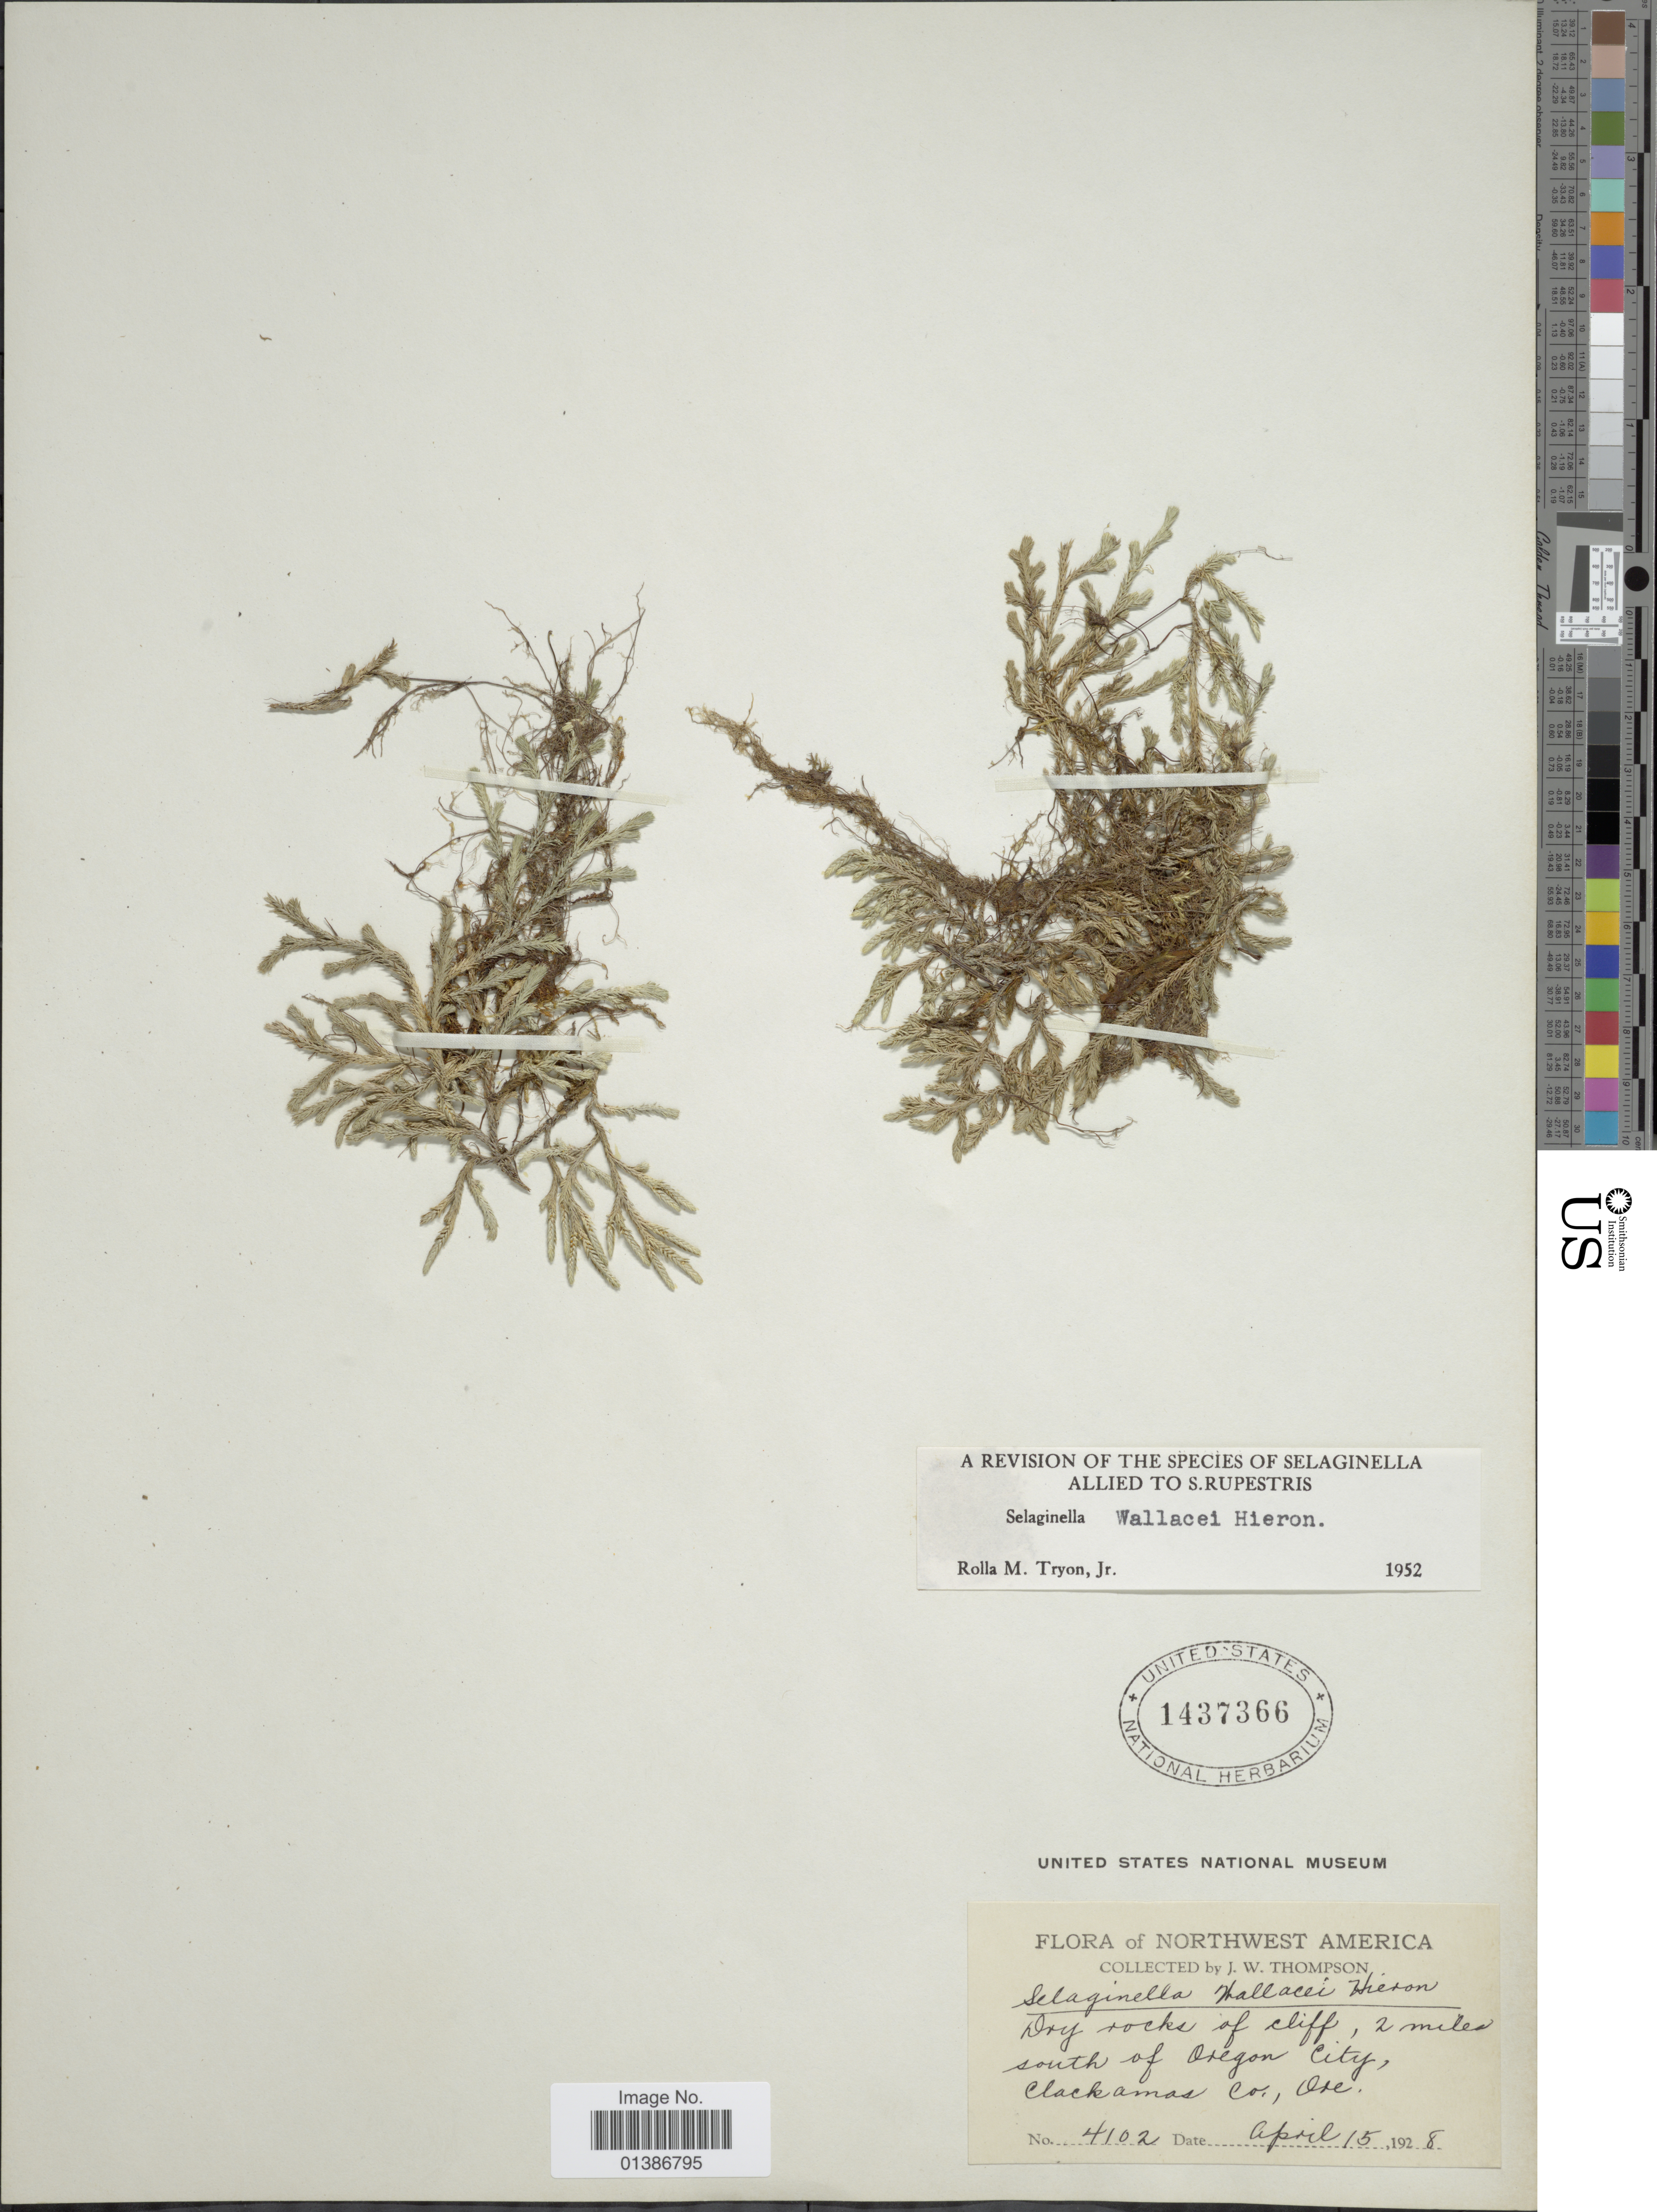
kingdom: Plantae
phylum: Tracheophyta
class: Lycopodiopsida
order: Selaginellales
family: Selaginellaceae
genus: Selaginella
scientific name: Selaginella wallacei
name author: Hieron.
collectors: J. W. Thompson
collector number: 4102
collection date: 1928-04-15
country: United States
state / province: Oregon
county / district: Clackamas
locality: Dry rocks of cliff, 2 miles south of Oregon City, Clackamas Co.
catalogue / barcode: US 1437366